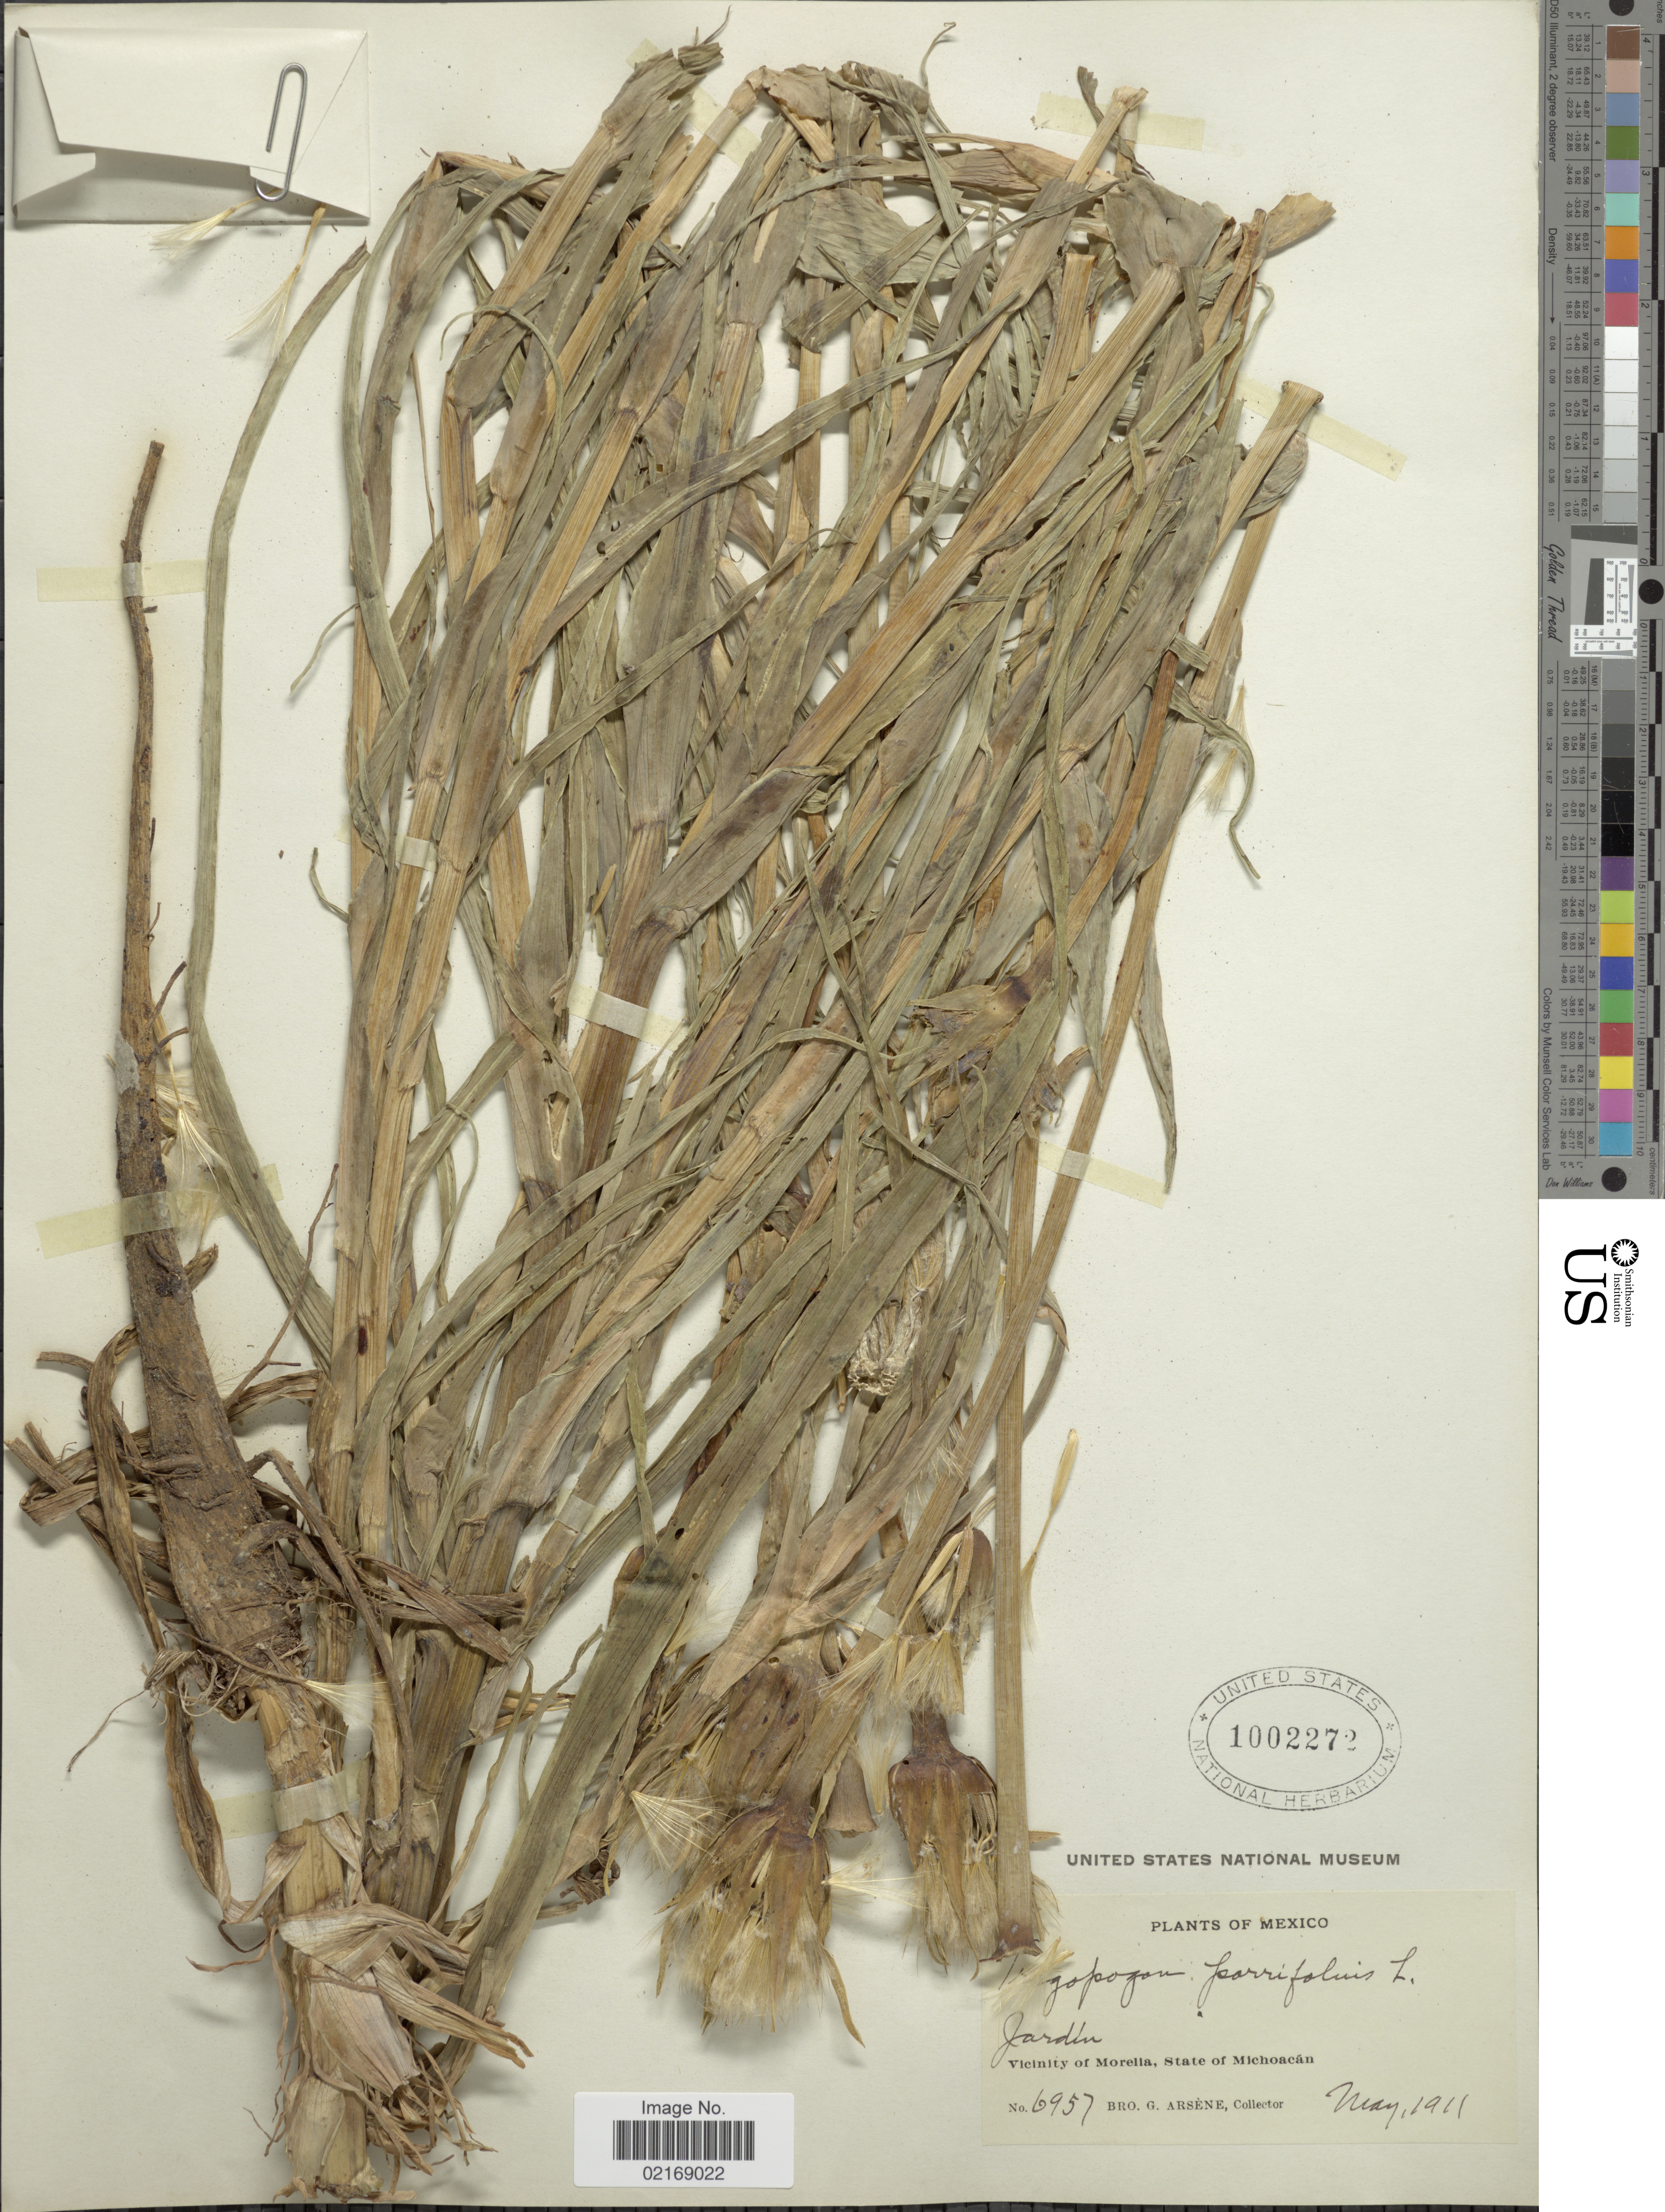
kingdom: Plantae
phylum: Tracheophyta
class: Magnoliopsida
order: Asterales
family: Asteraceae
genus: Tragopogon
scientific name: Tragopogon porrifolius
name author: L.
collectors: Bro. G. Arsène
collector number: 6957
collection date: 1911-05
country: Mexico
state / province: Michoacán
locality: Vicinity of Morelia. Jardín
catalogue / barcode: US 1002272